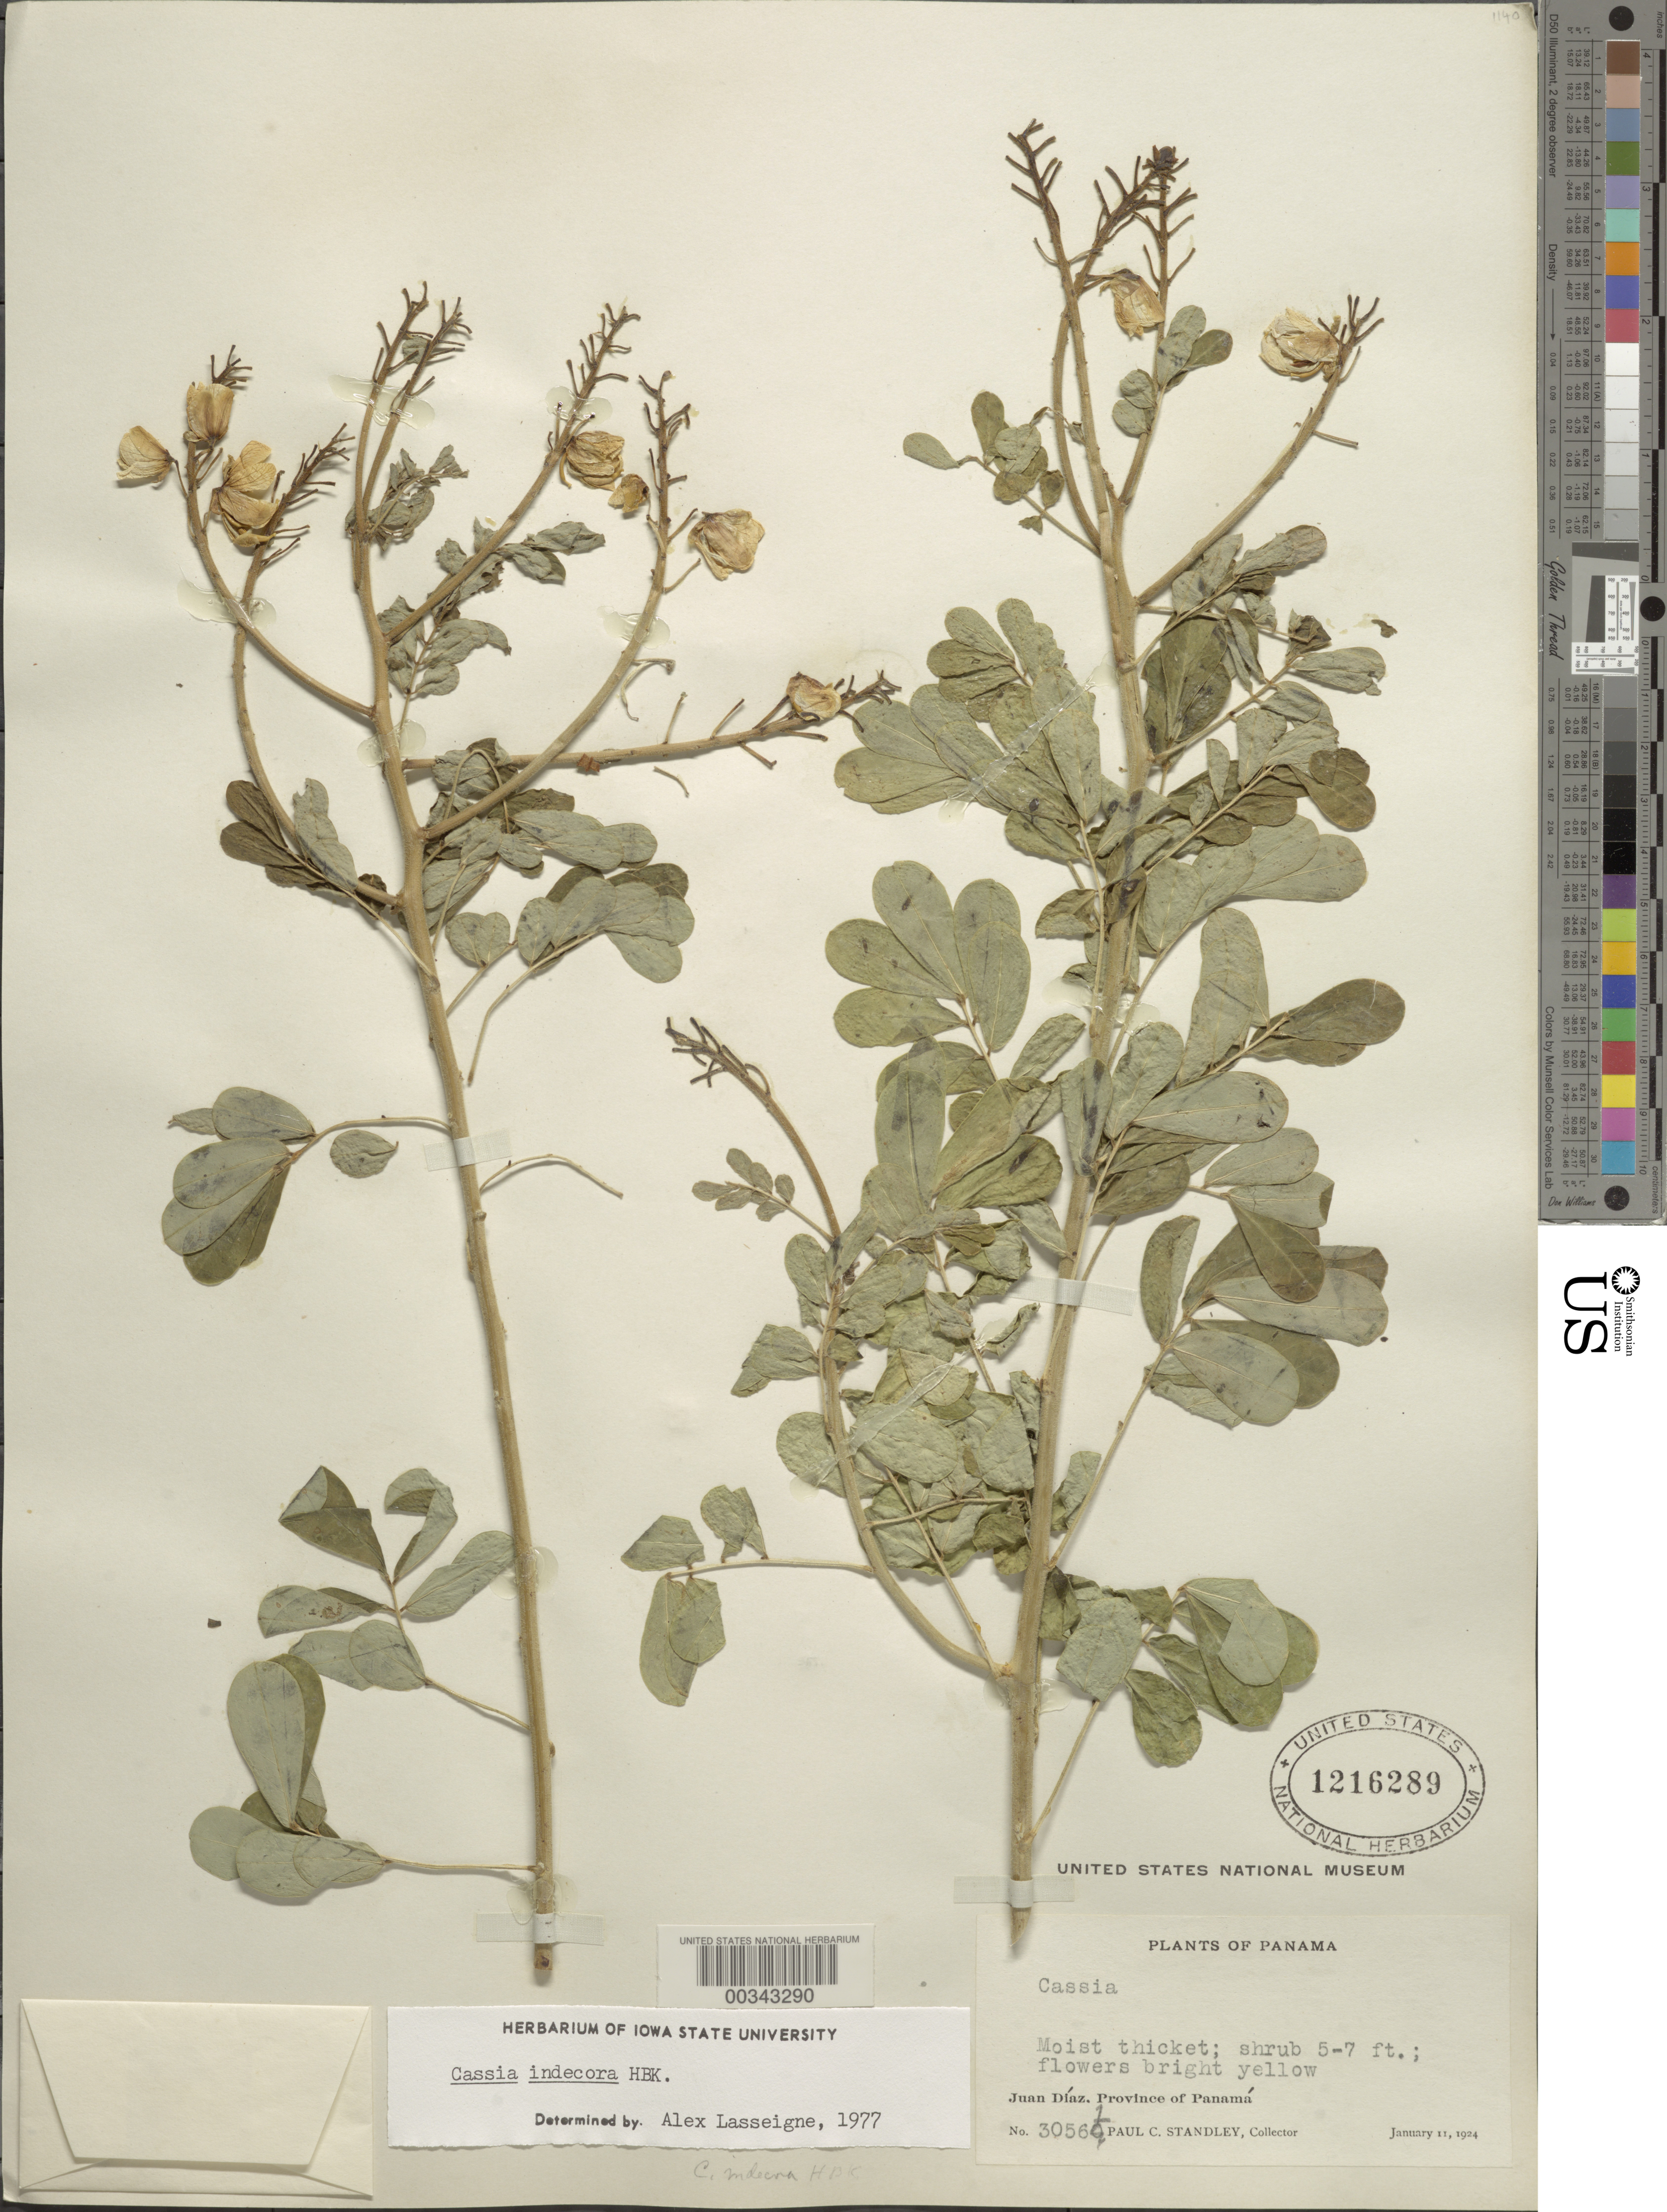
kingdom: Plantae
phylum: Tracheophyta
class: Magnoliopsida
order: Fabales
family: Fabaceae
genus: Senna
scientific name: Senna pendula var. advena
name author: (Vogel) H.S. Irwin & Barneby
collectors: P. C. Standley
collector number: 30561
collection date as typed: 11 Jan 1924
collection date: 1924-01-11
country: Panama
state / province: Panamá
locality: Juan Diaz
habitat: Moist thicket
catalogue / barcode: US 1216289